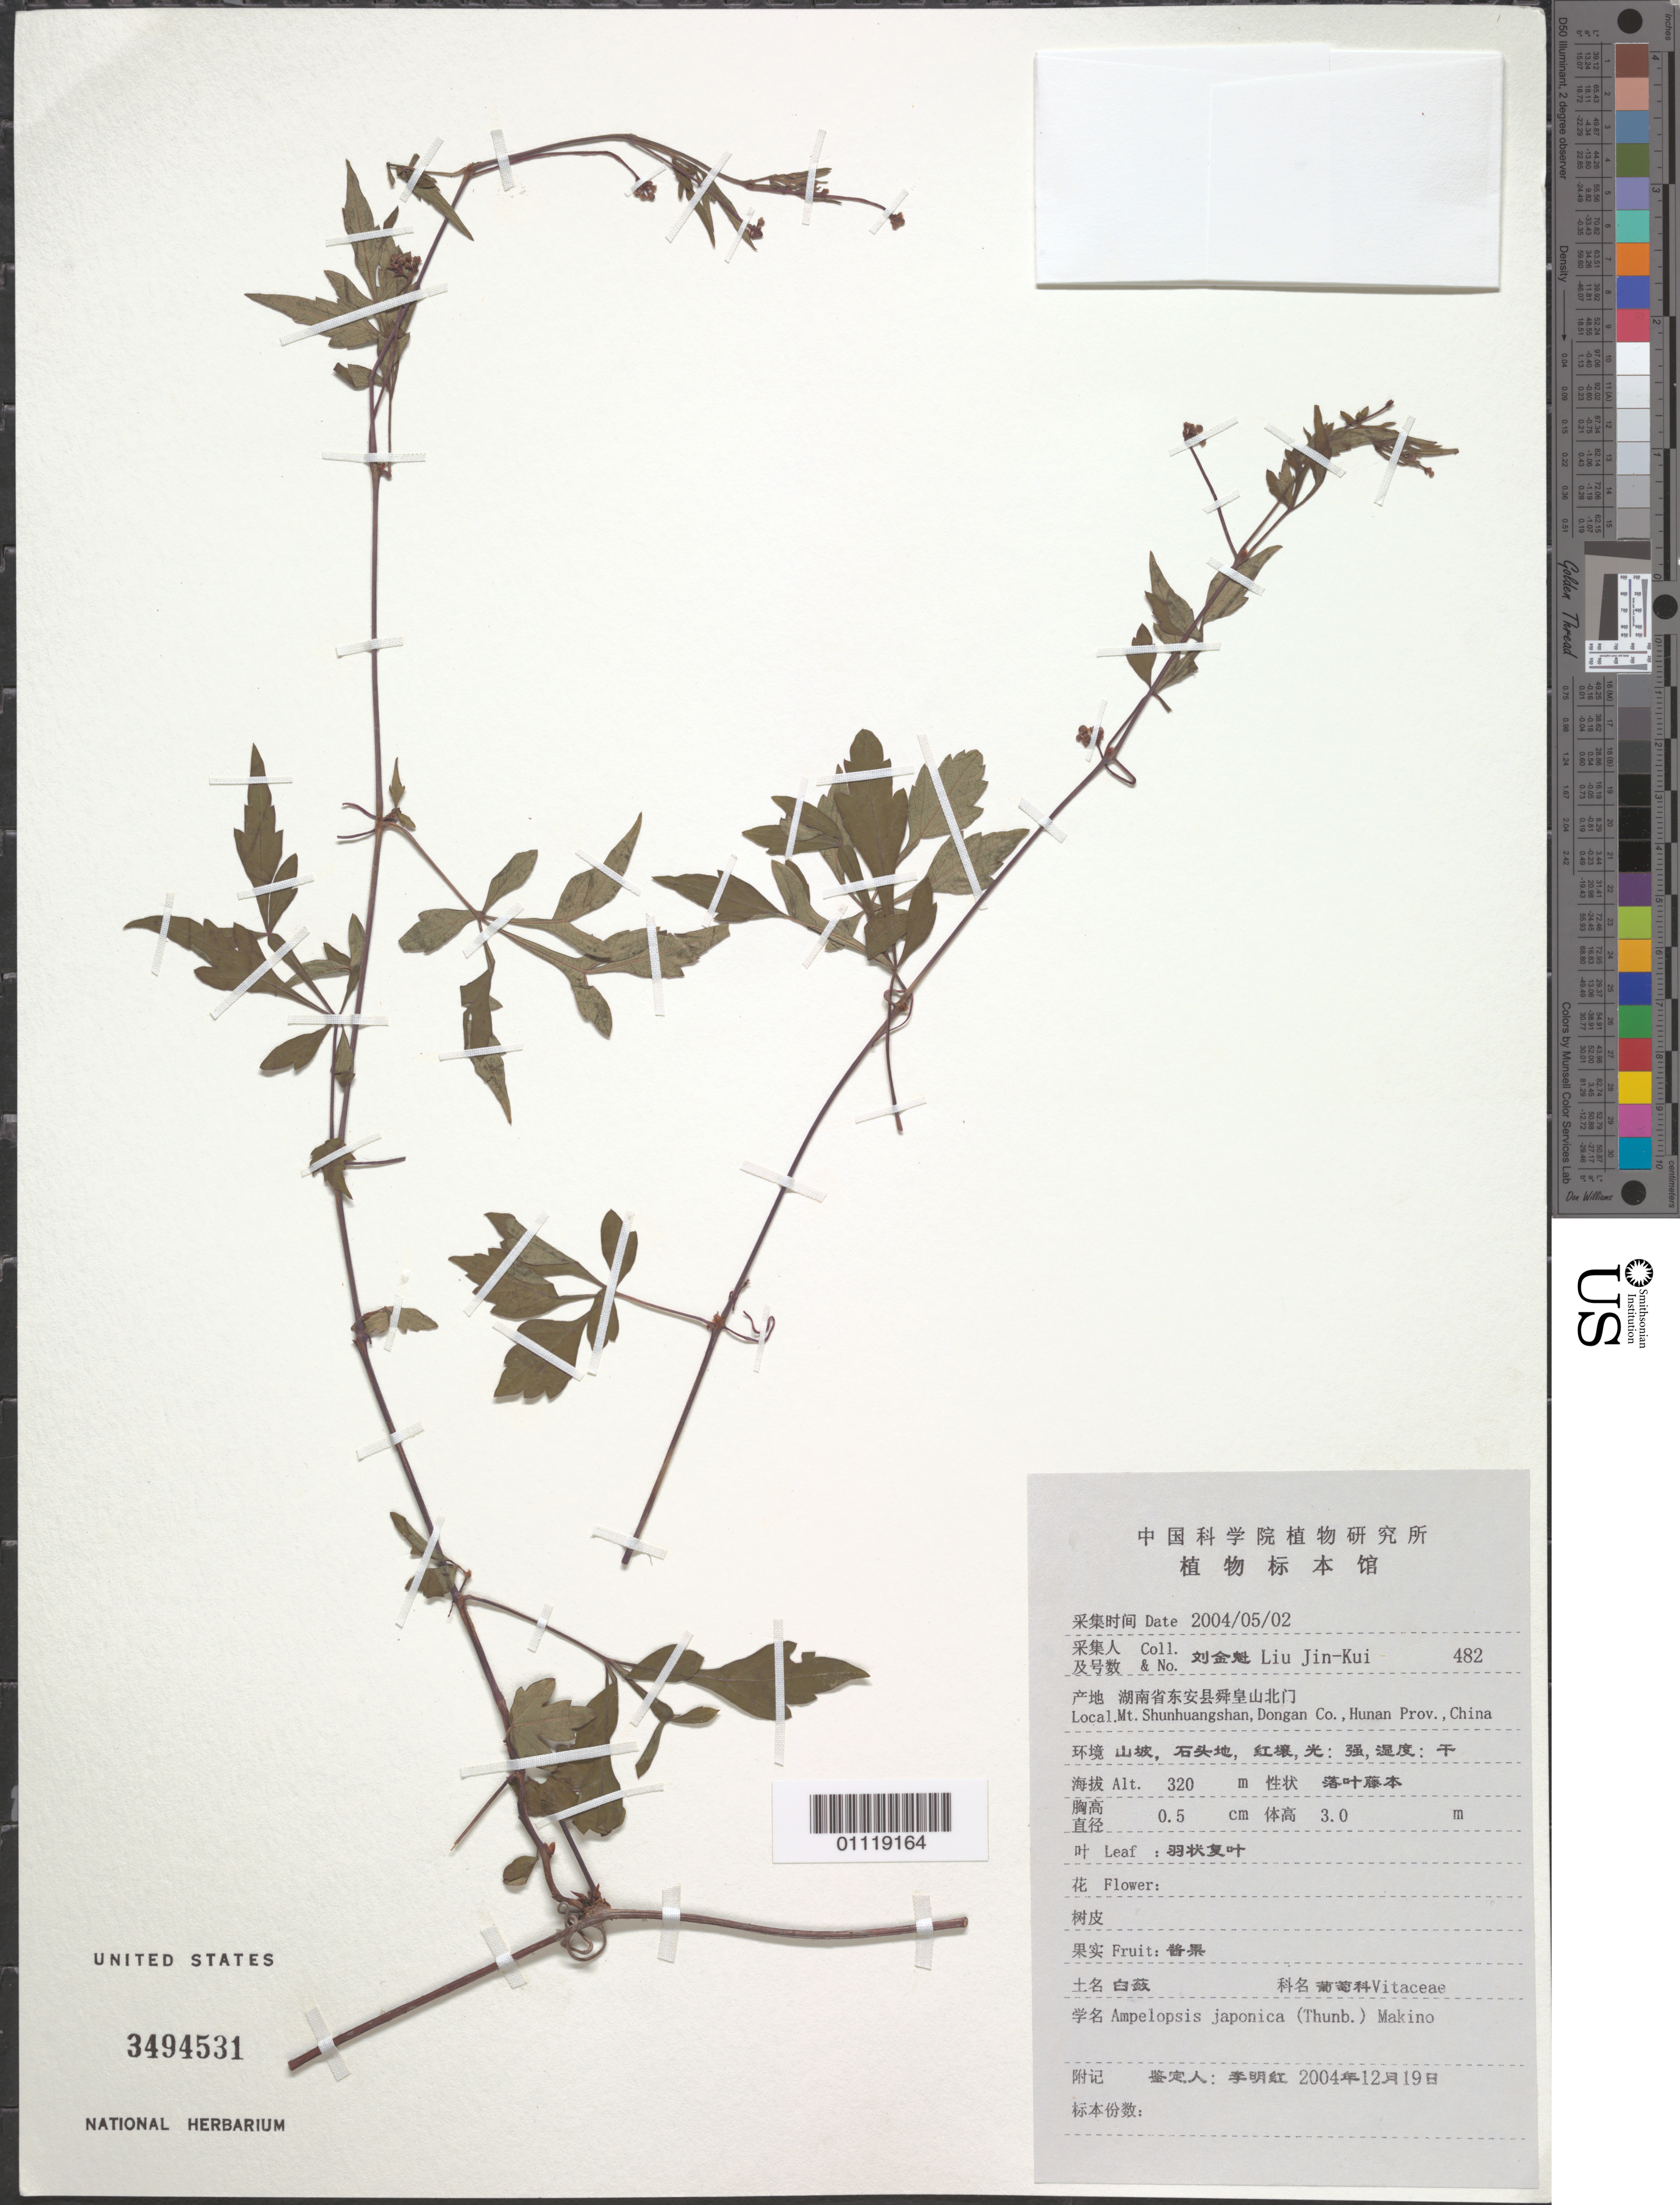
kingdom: Plantae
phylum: Tracheophyta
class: Magnoliopsida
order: Vitales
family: Vitaceae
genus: Ampelopsis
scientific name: Ampelopsis japonica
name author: (Thunb.) Makino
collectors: Liu Jin-Kui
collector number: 482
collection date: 2004-05-02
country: China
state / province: Hunan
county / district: Dongan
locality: Mt Shunhuangshan.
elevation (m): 98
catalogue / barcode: US 3494531